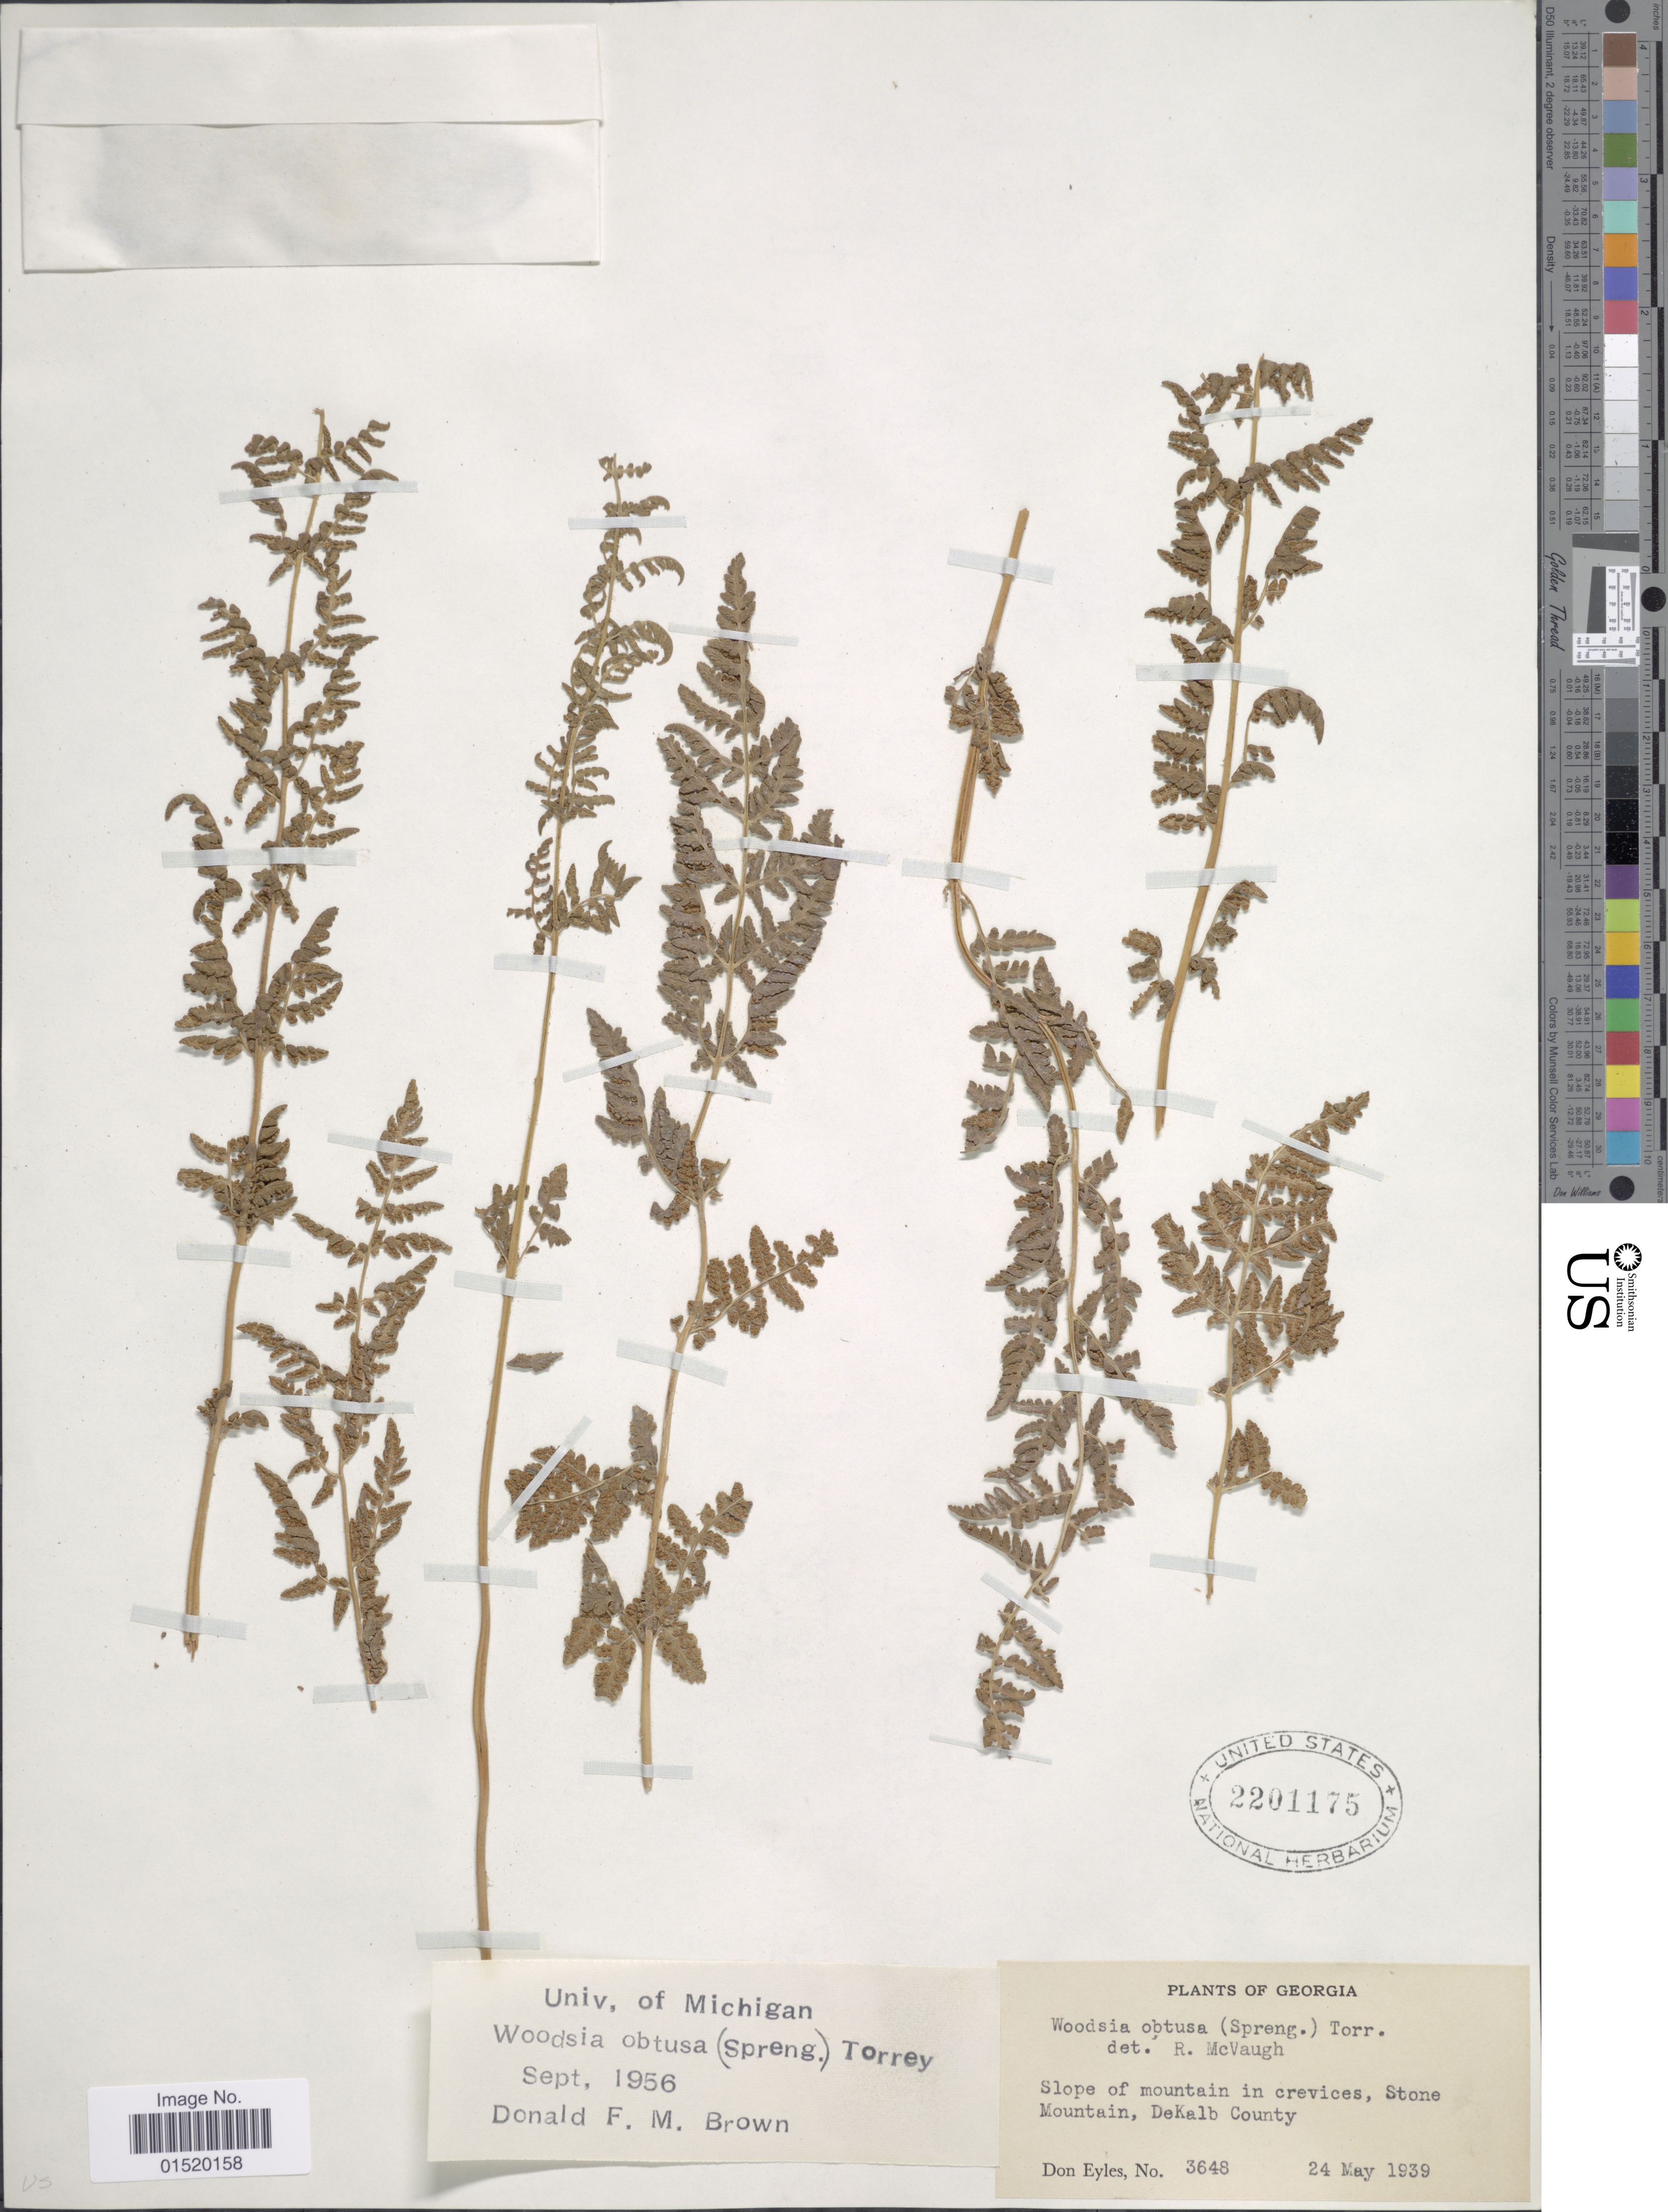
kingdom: Plantae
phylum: Tracheophyta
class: Polypodiopsida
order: Polypodiales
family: Woodsiaceae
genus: Woodsia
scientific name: Woodsia obtusa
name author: (Spreng.) Torr.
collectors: D. Eyles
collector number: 3648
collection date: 1939-05-24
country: United States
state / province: Georgia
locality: Slope of mountain in crevices, Stone Mountain, DeKalb County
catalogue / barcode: US 2201175